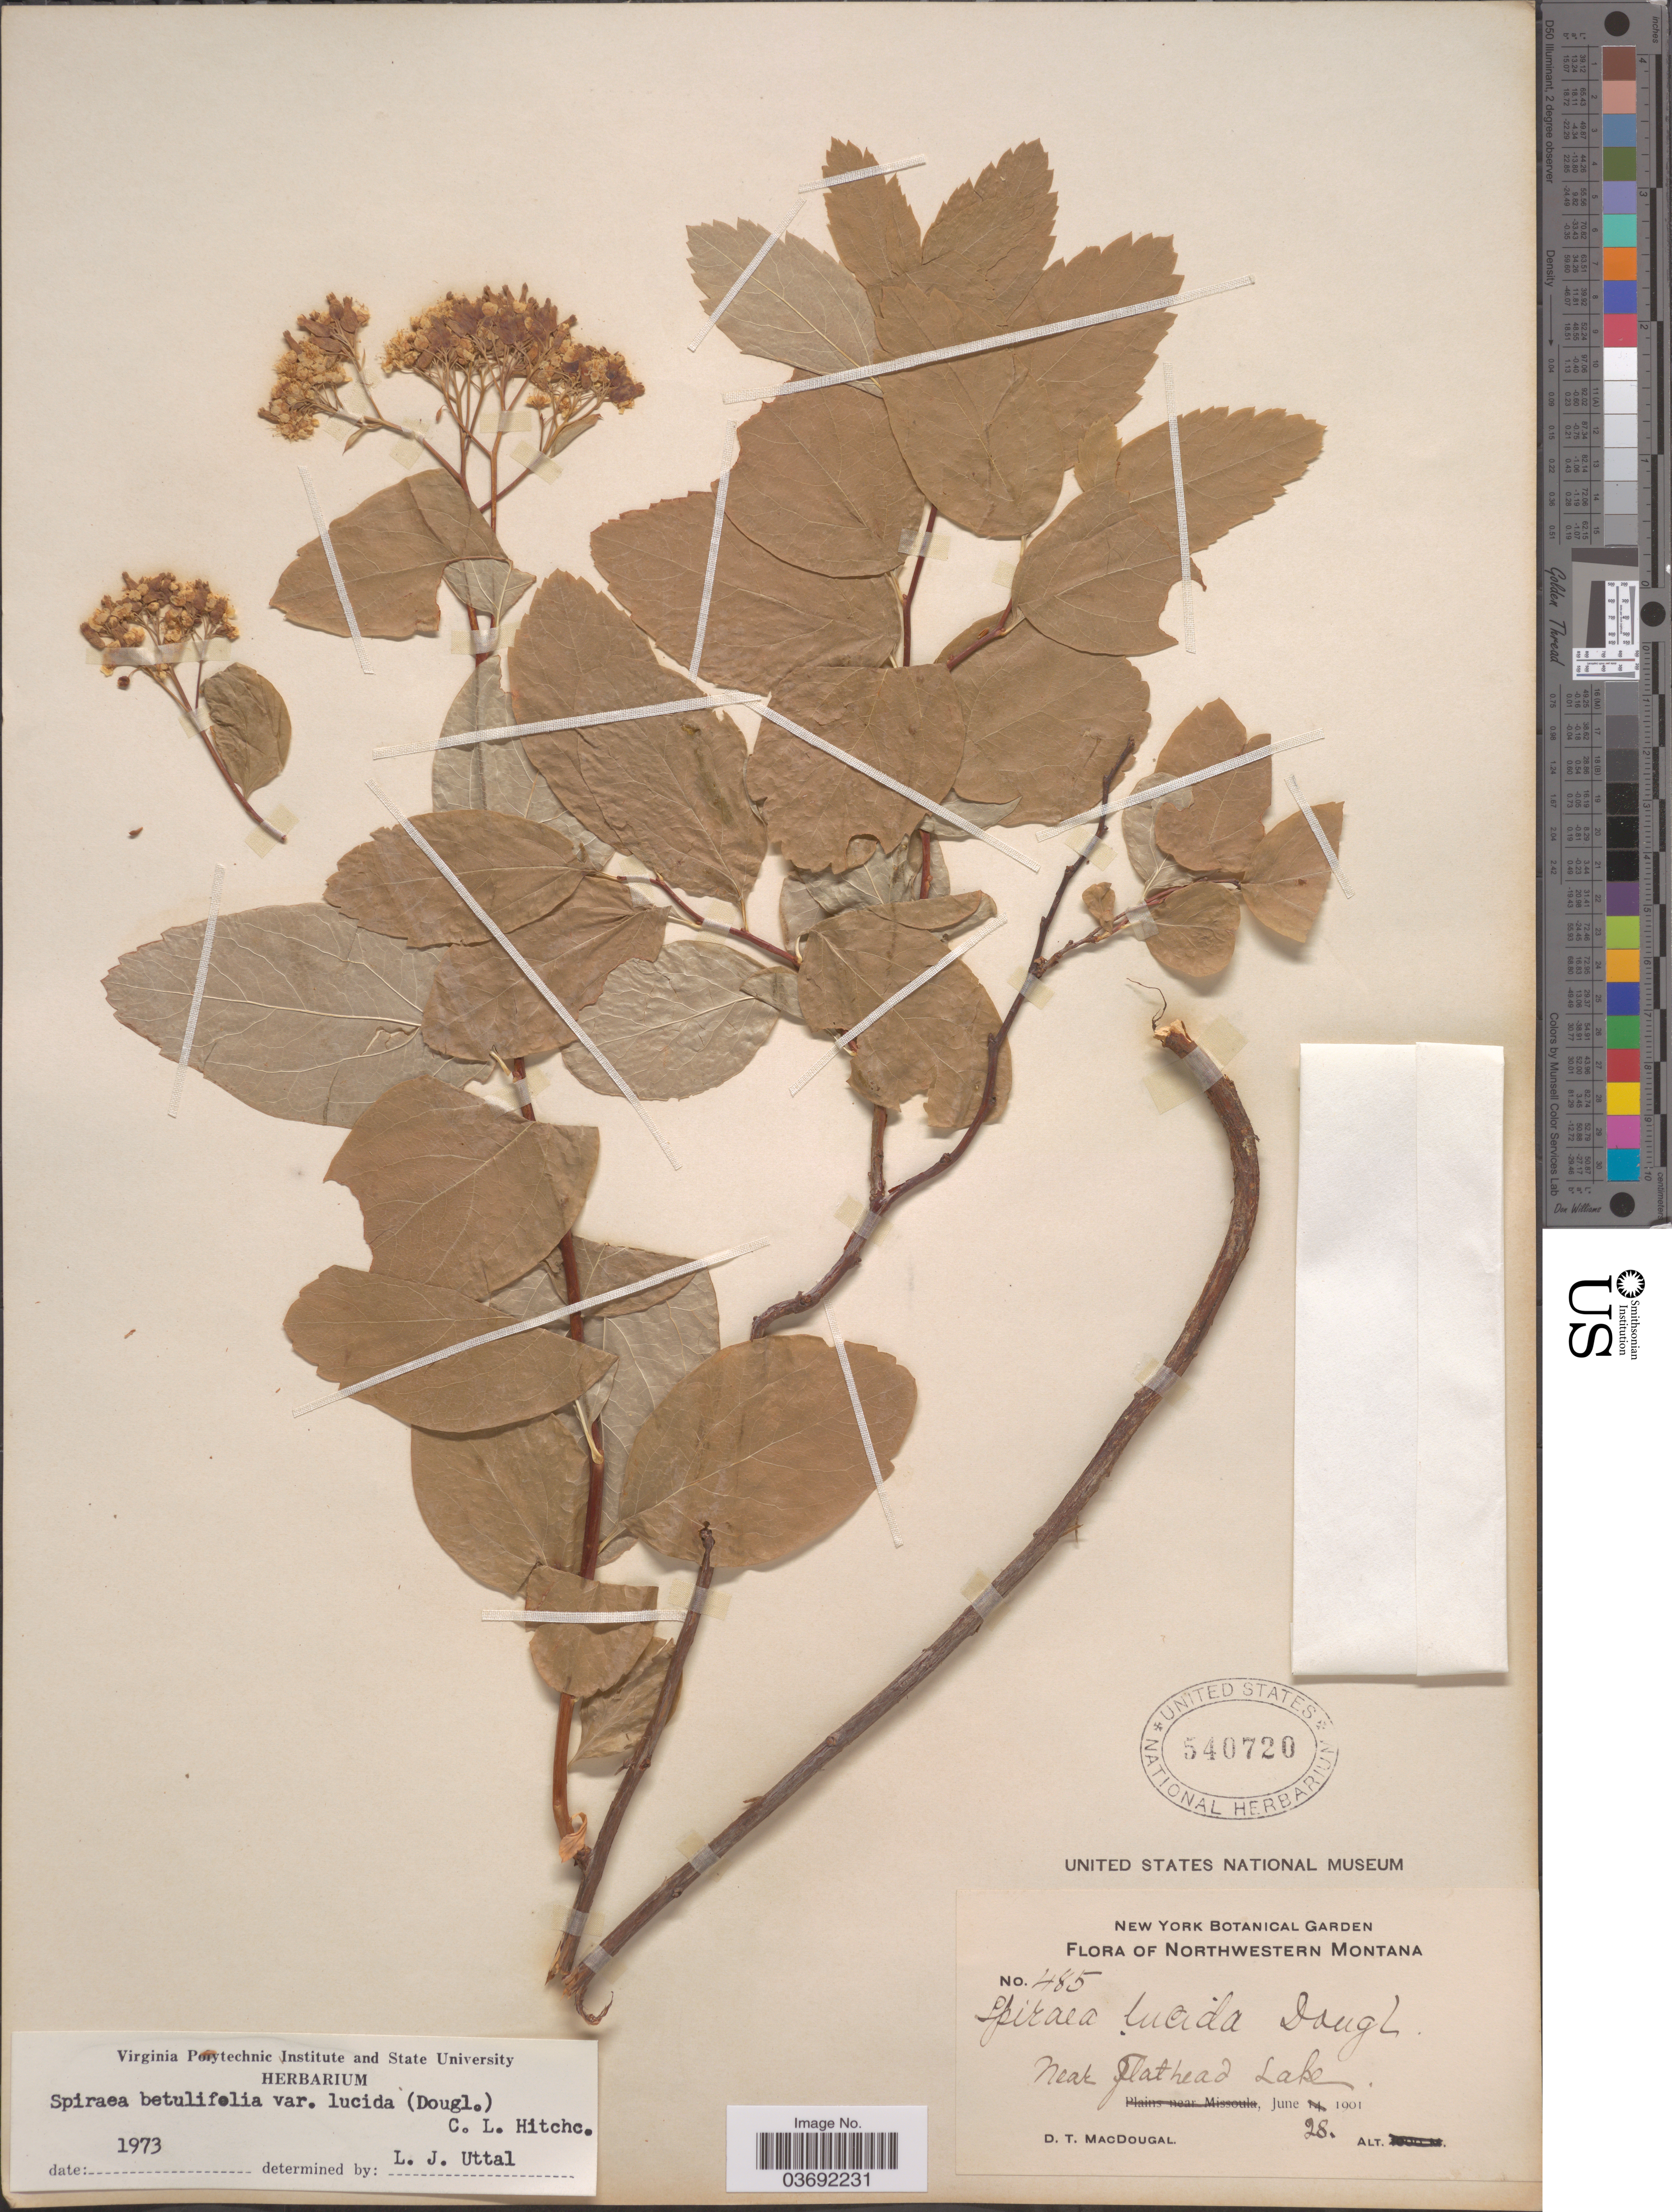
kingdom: Plantae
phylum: Tracheophyta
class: Magnoliopsida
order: Rosales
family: Rosaceae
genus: Spiraea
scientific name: Spiraea betulifolia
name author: Pall.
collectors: D. T. MacDougal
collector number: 485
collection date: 1901-06-28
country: United States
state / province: Montana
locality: Northwestern Montana. Near Flathead Lake.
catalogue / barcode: US 540720